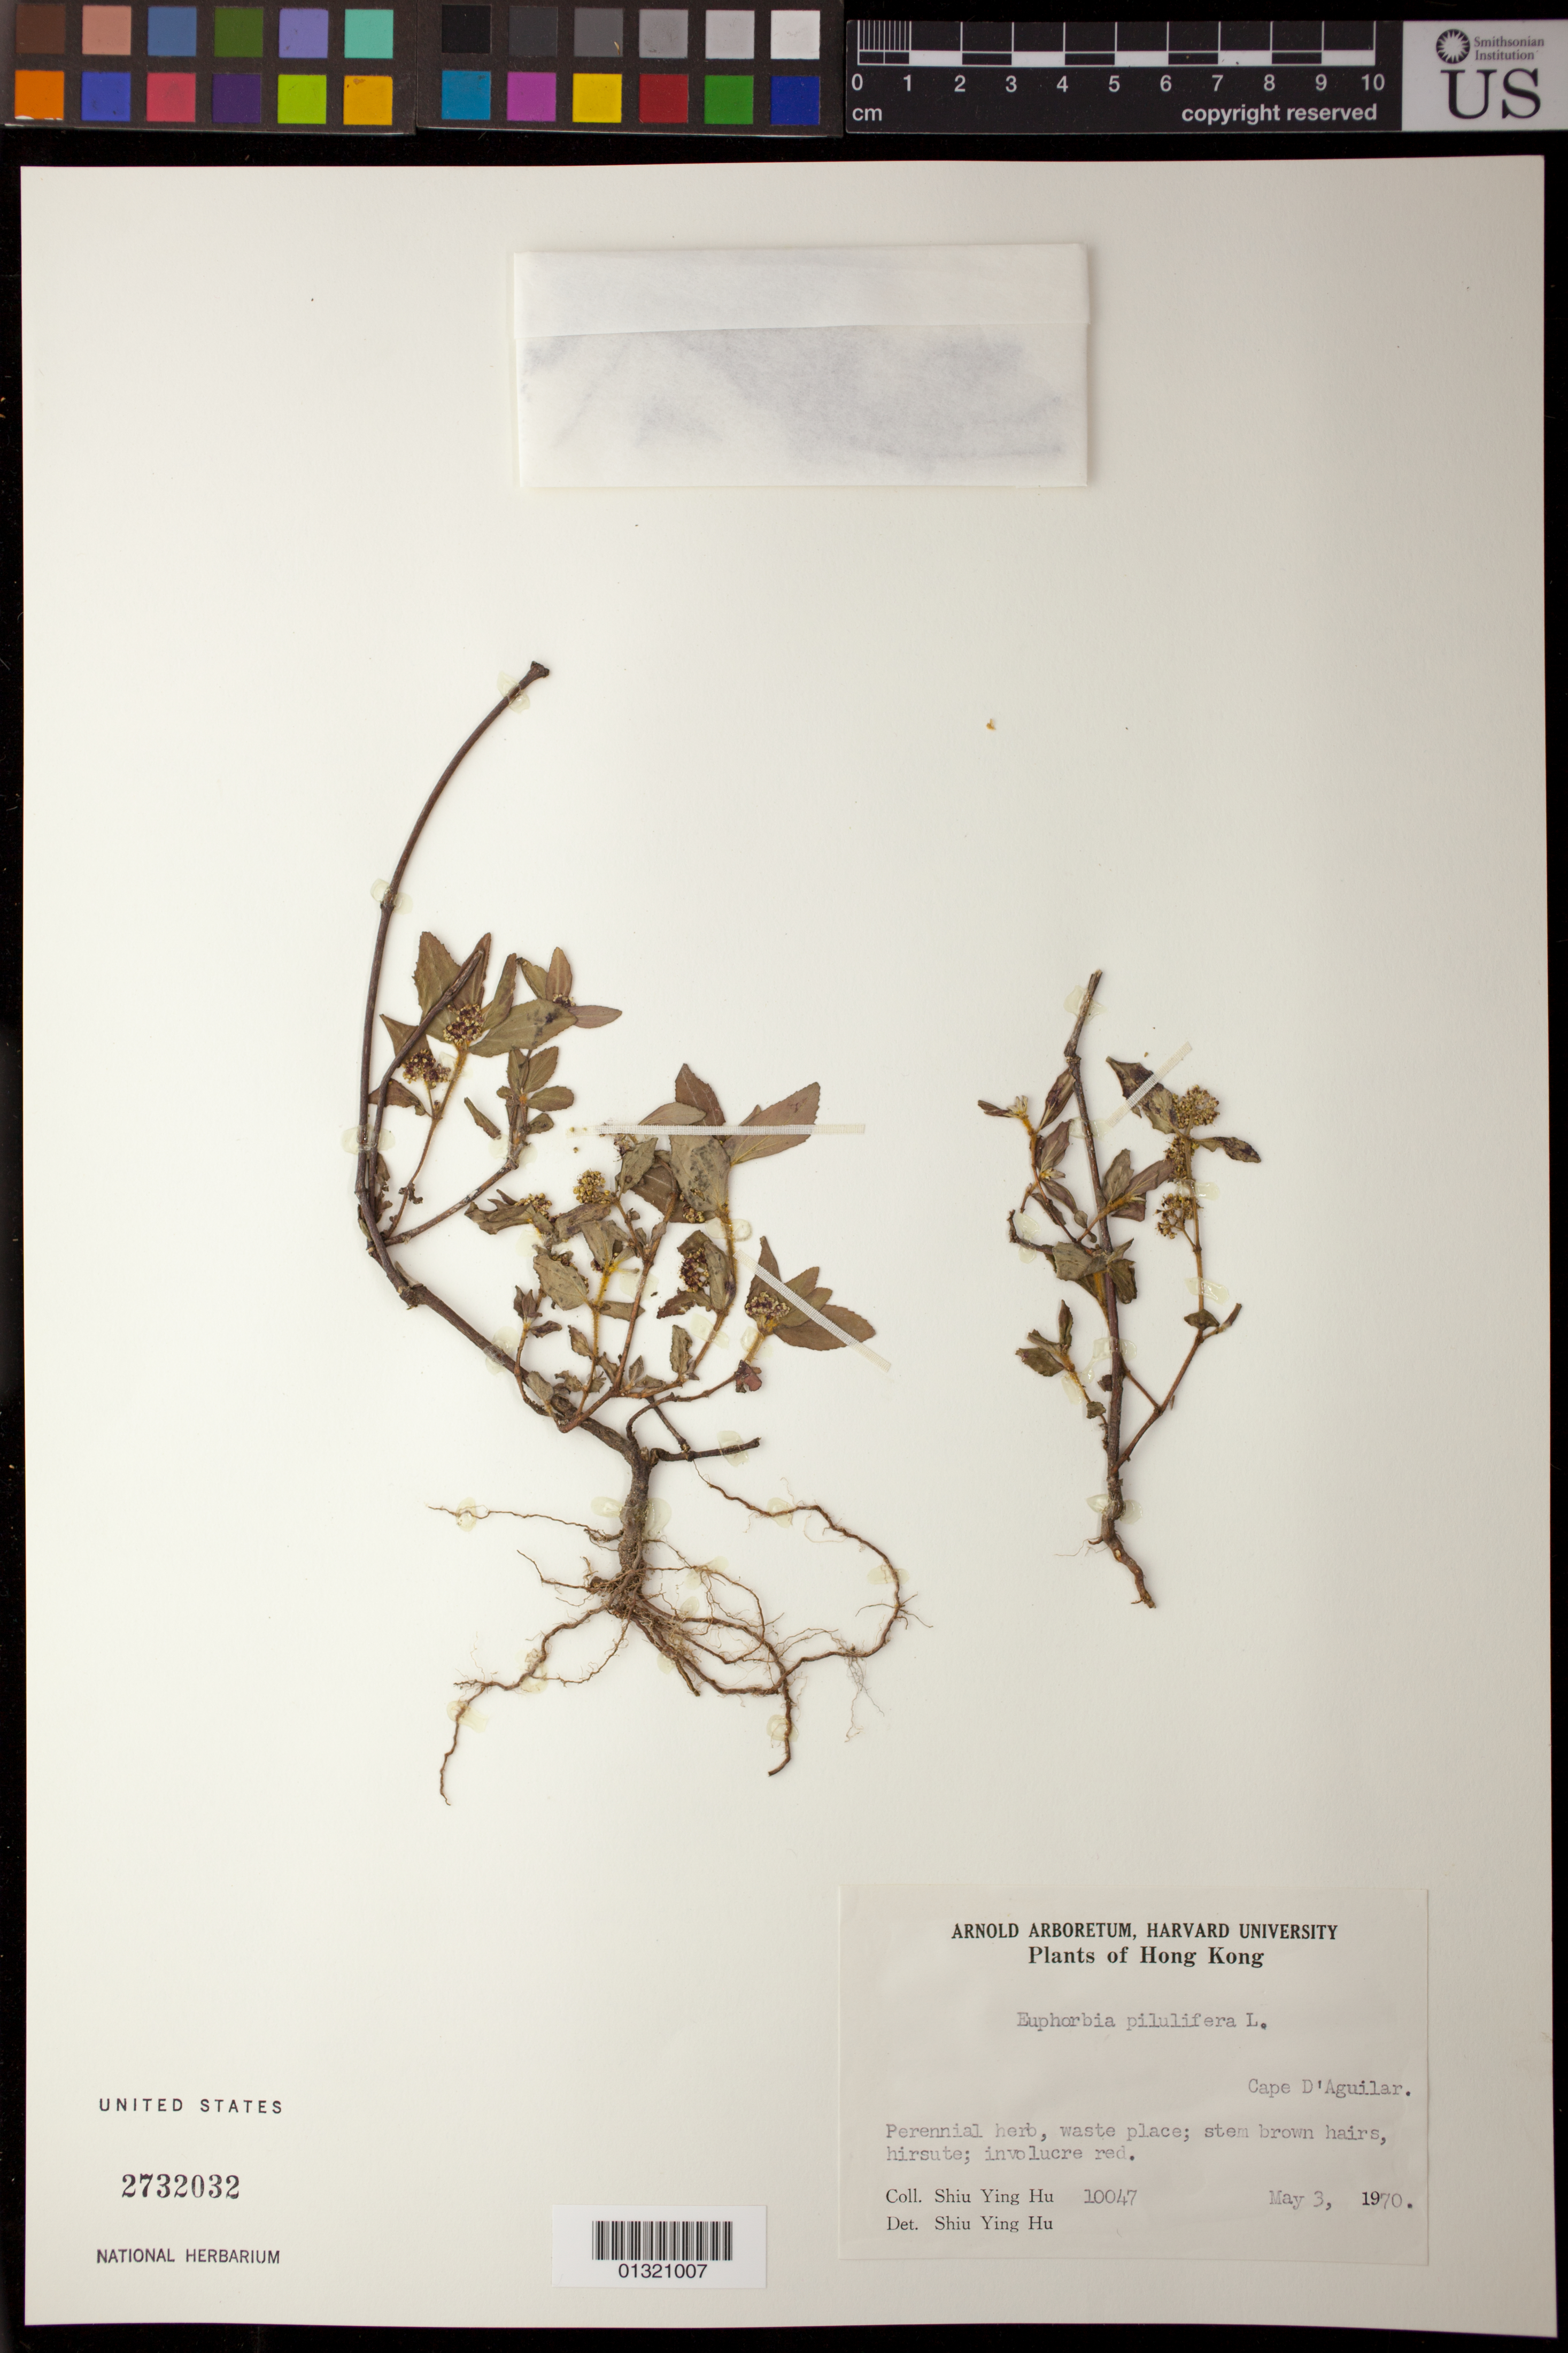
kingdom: Plantae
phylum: Tracheophyta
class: Magnoliopsida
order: Malpighiales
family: Euphorbiaceae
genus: Euphorbia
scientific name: Euphorbia hirta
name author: L.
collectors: S. Y. Hu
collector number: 10047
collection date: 1970-05-03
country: China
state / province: Hong Kong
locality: Cape D'Aguilar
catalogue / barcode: US 2732032